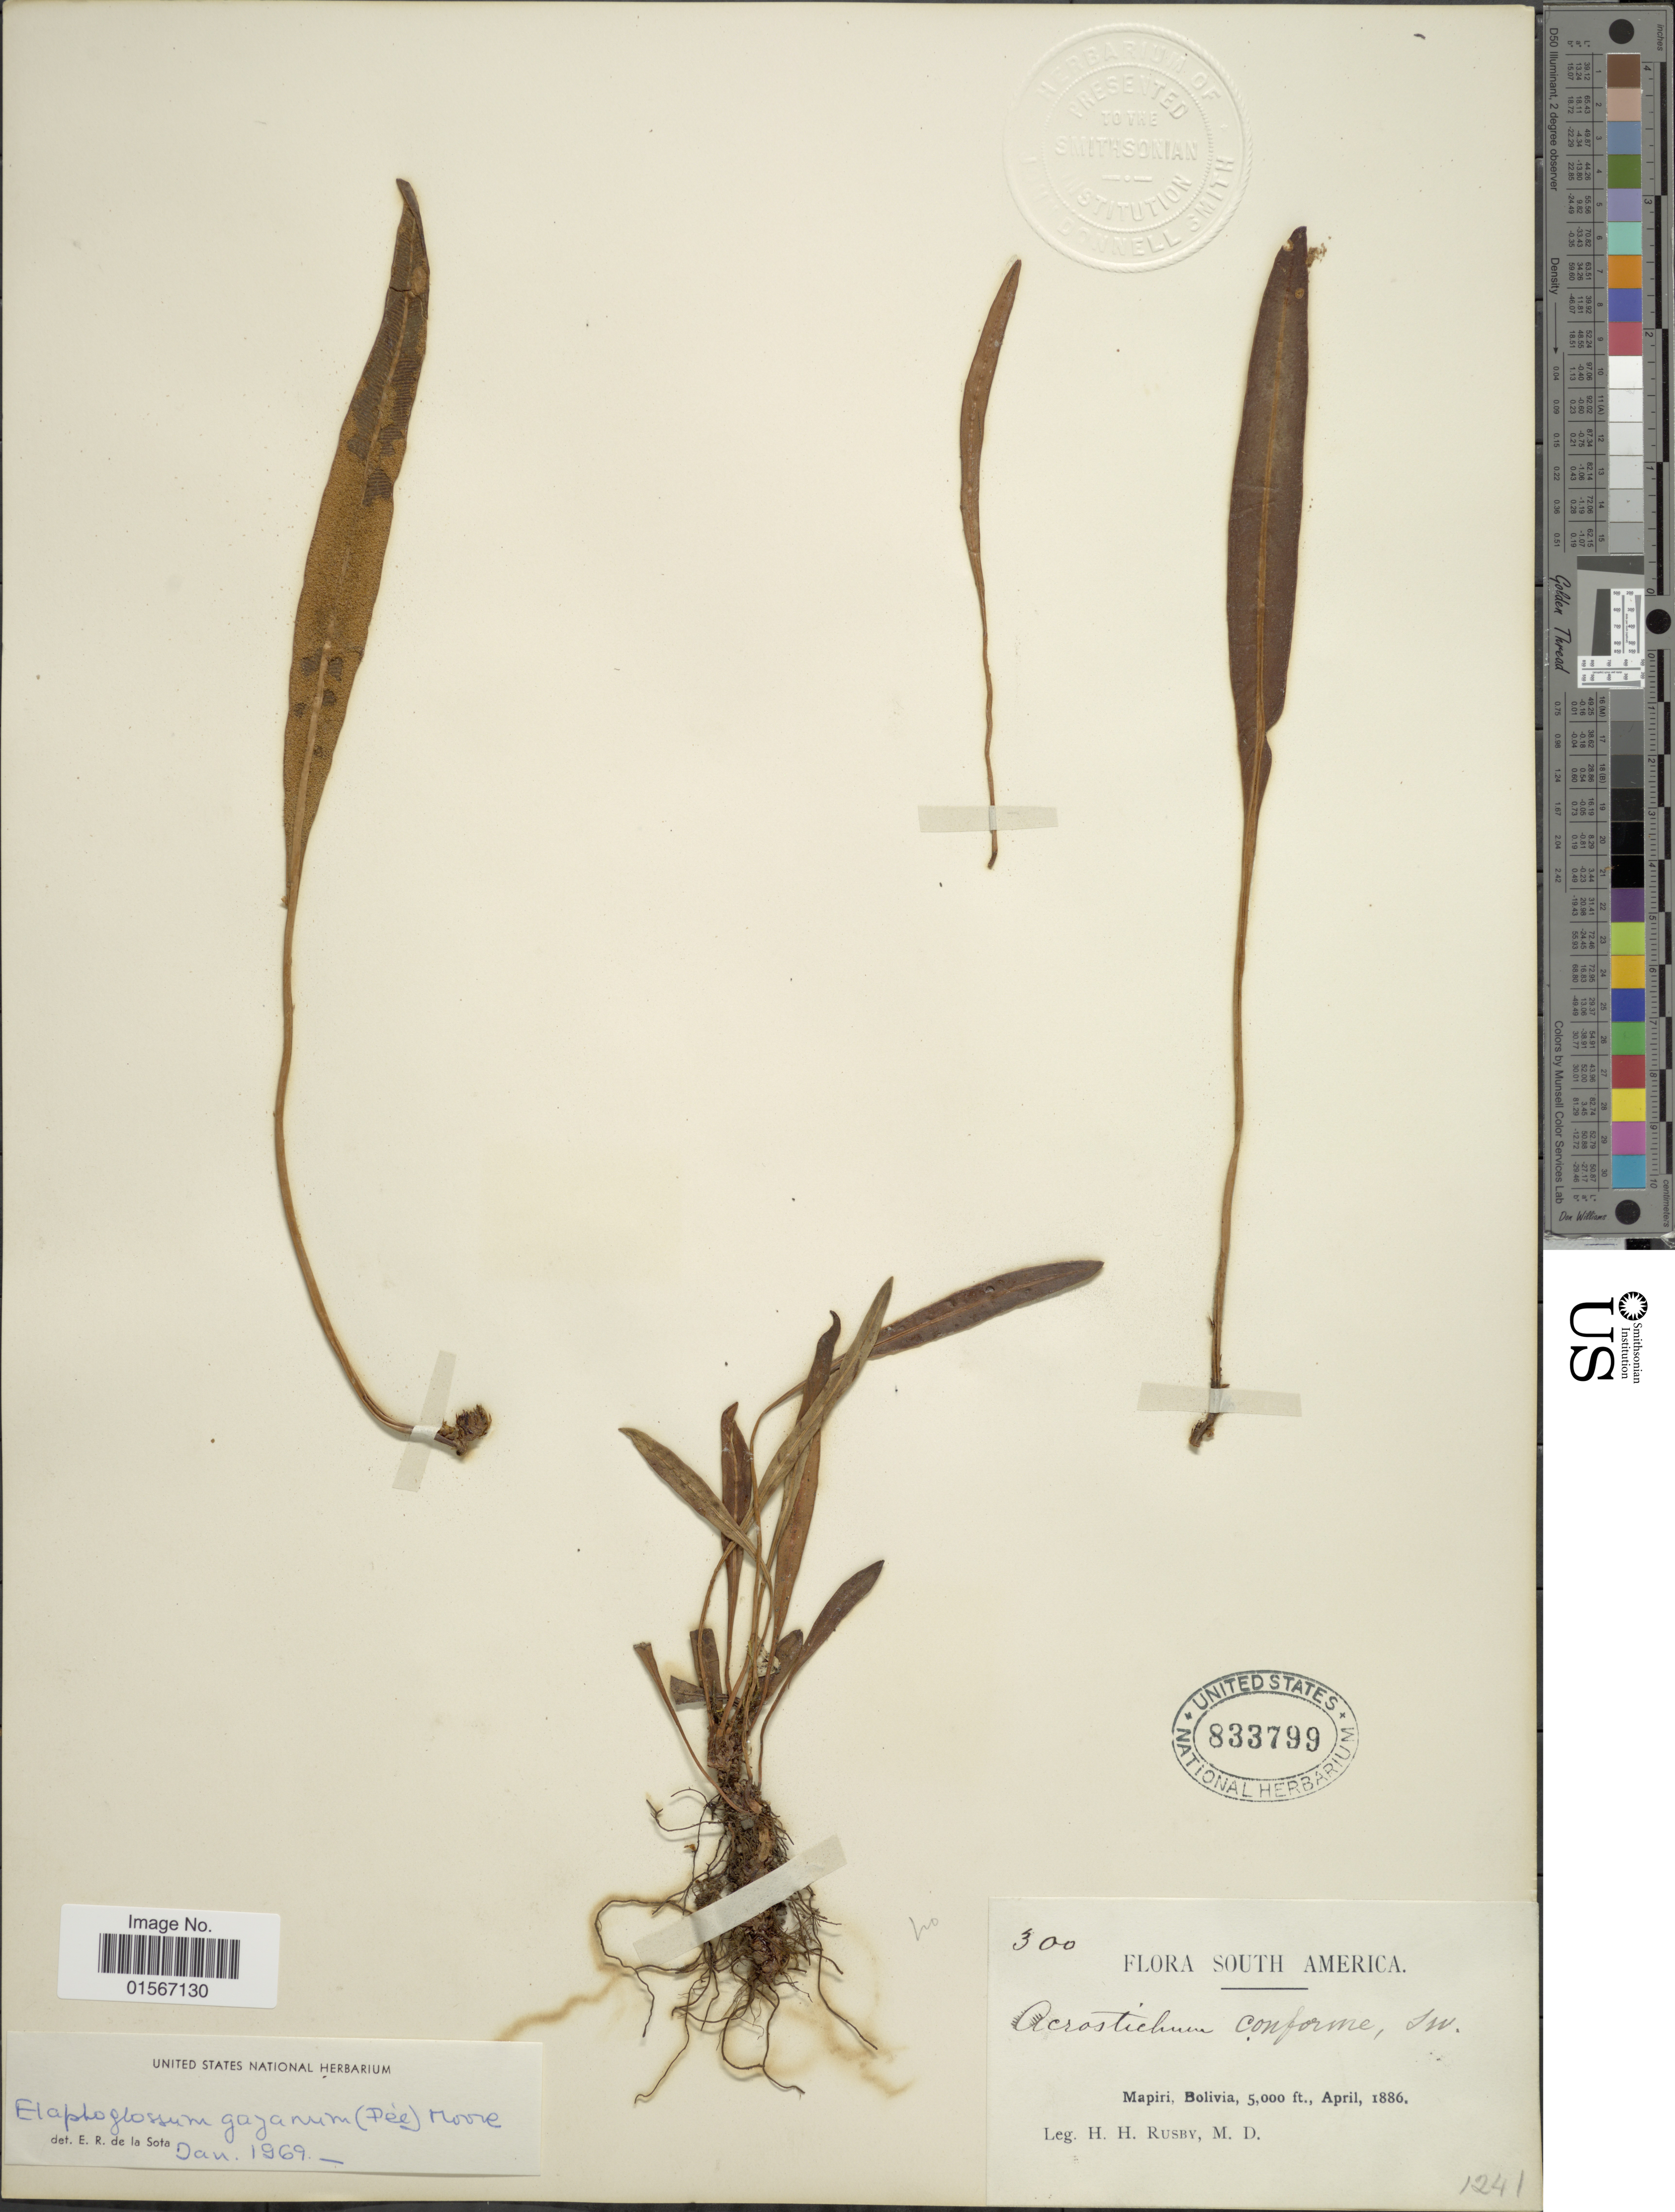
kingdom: Plantae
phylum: Tracheophyta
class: Polypodiopsida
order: Polypodiales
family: Dryopteridaceae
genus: Elaphoglossum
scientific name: Elaphoglossum minutum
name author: (Pohl ex Fée) T. Moore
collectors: H. H. Rusby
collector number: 300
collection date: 1886-04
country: Bolivia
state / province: La Páz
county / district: Larecaja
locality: Mapiri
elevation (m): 1524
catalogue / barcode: US 833799